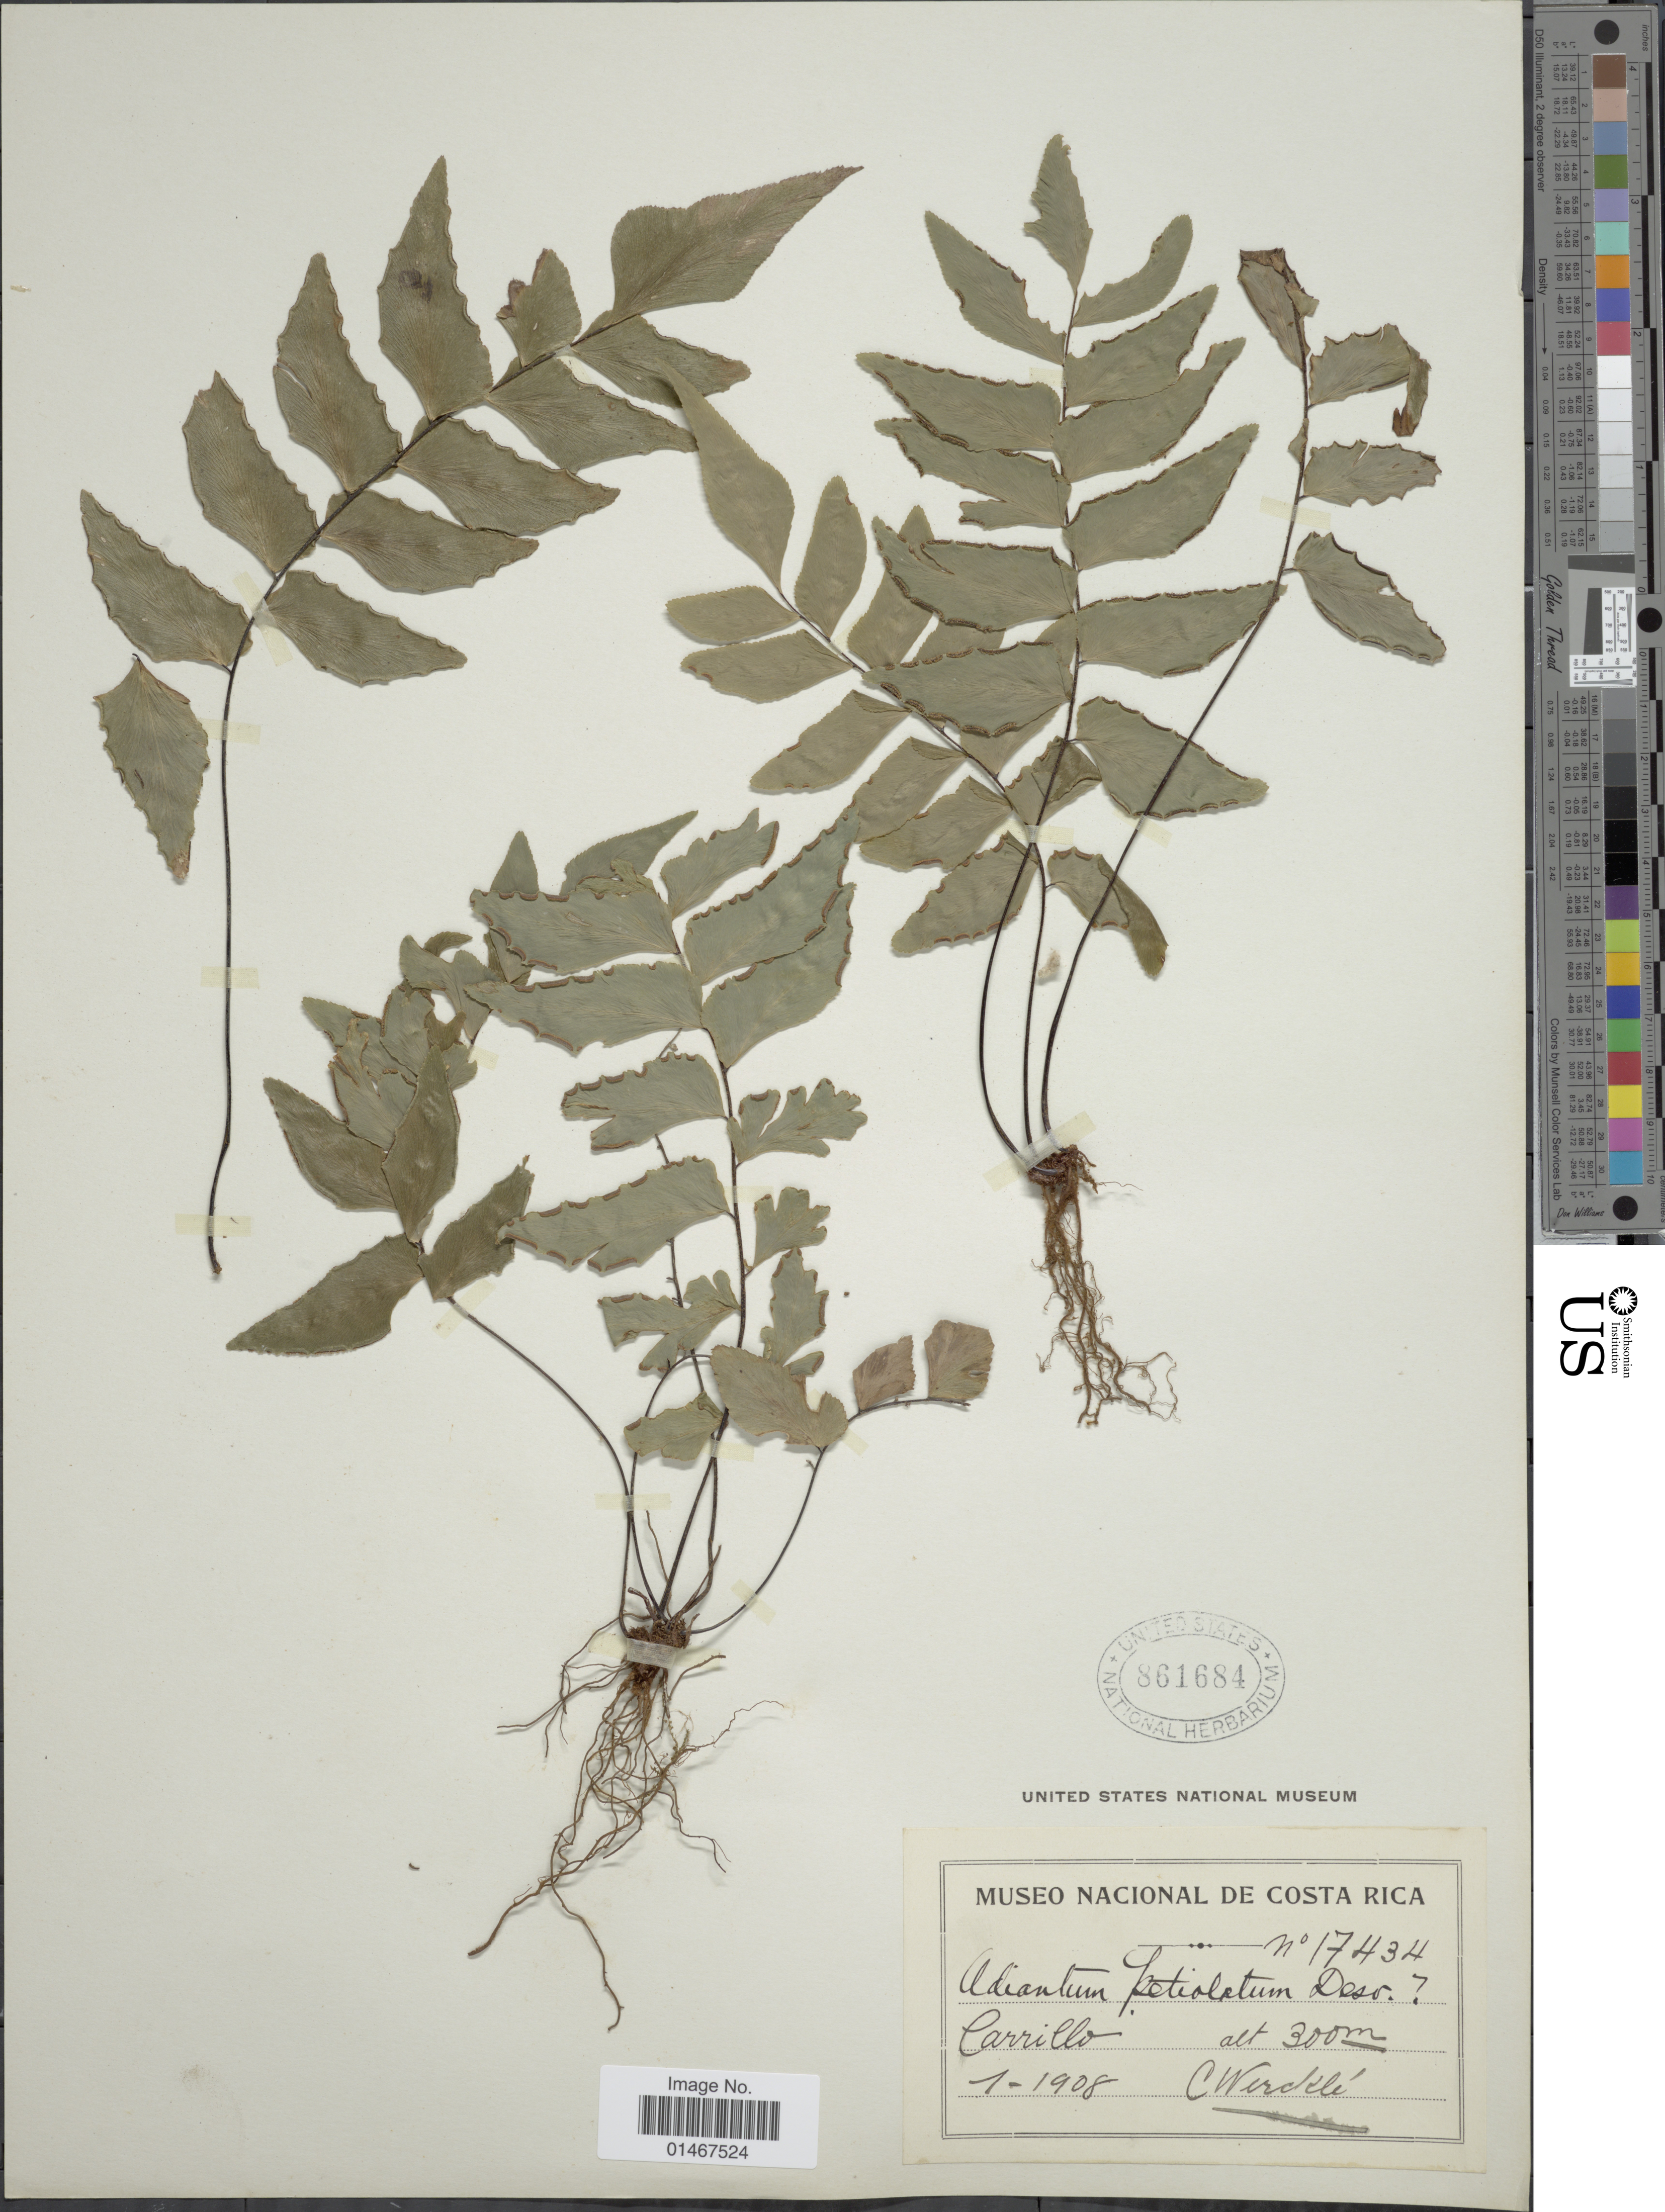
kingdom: Plantae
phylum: Tracheophyta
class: Polypodiopsida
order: Polypodiales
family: Pteridaceae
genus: Adiantum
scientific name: Adiantum petiolatum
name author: Desv.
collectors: C. Wercklé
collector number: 17434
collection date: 1908-01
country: Costa Rica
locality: Carillo.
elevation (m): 300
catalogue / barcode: US 861684